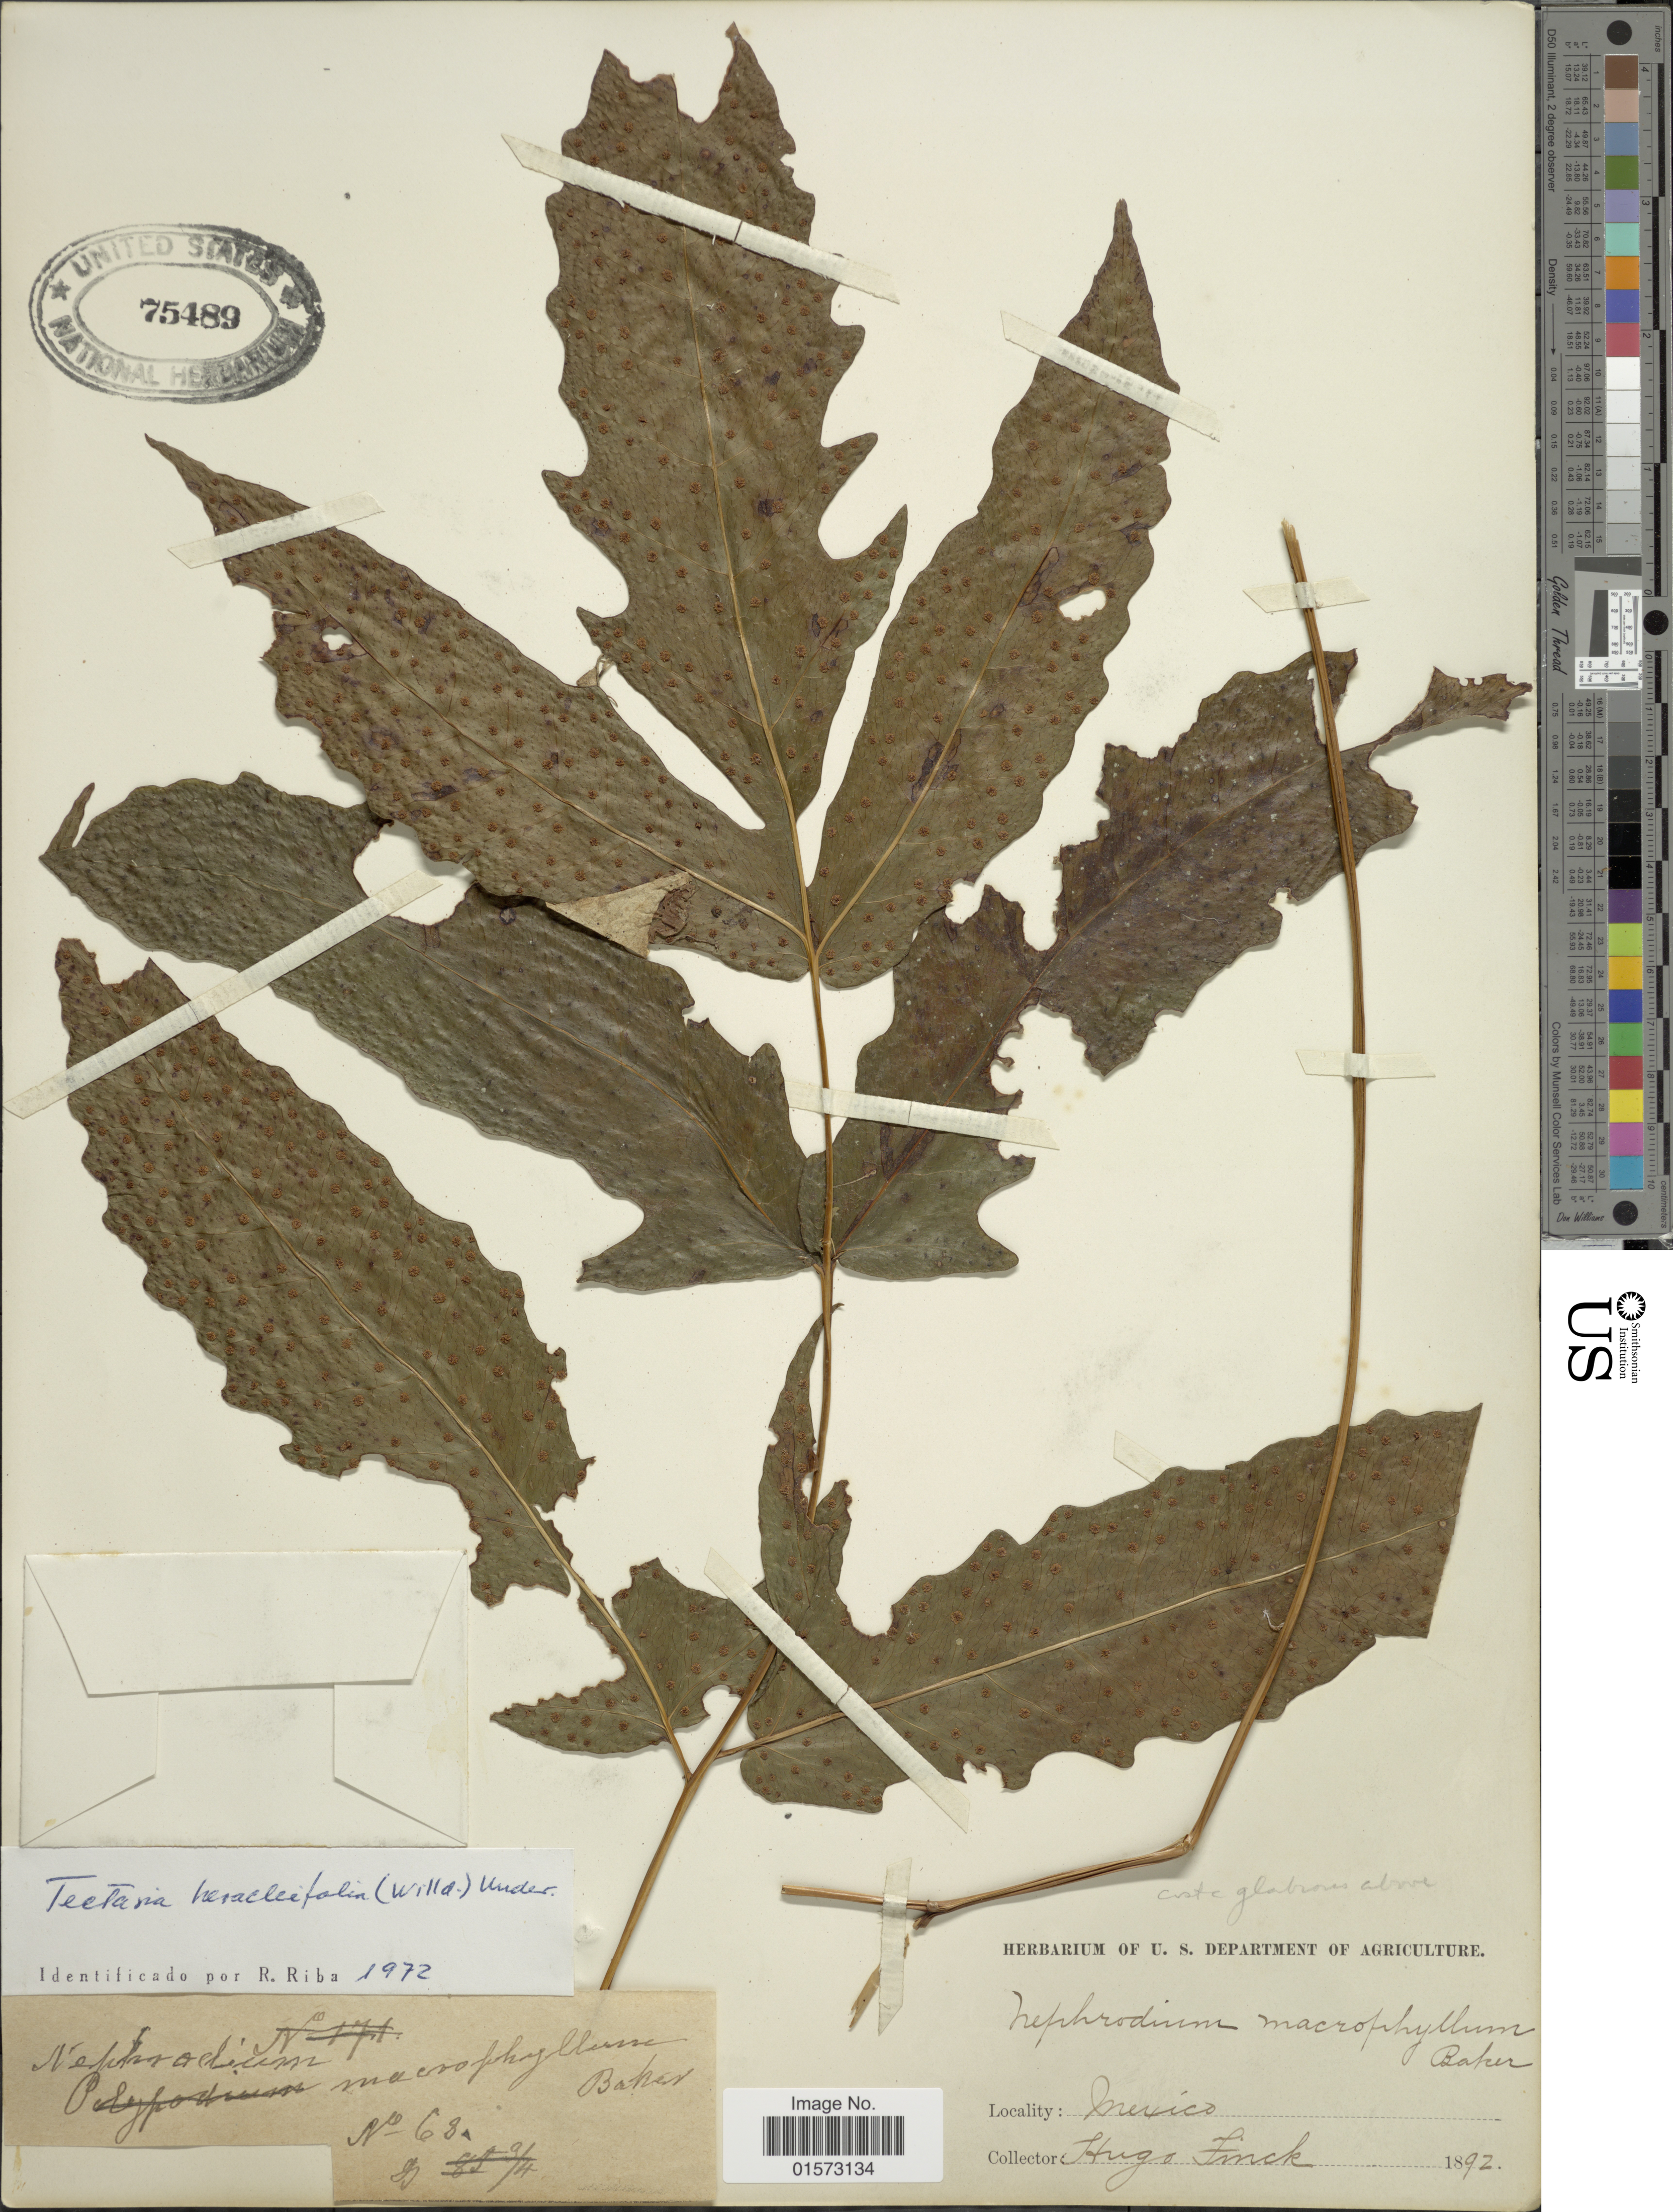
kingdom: Plantae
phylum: Tracheophyta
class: Polypodiopsida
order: Polypodiales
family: Tectariaceae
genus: Tectaria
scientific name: Tectaria heracleifolia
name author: (Willd.) Underw.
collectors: H. Finck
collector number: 68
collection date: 1892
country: Mexico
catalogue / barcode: US 75489